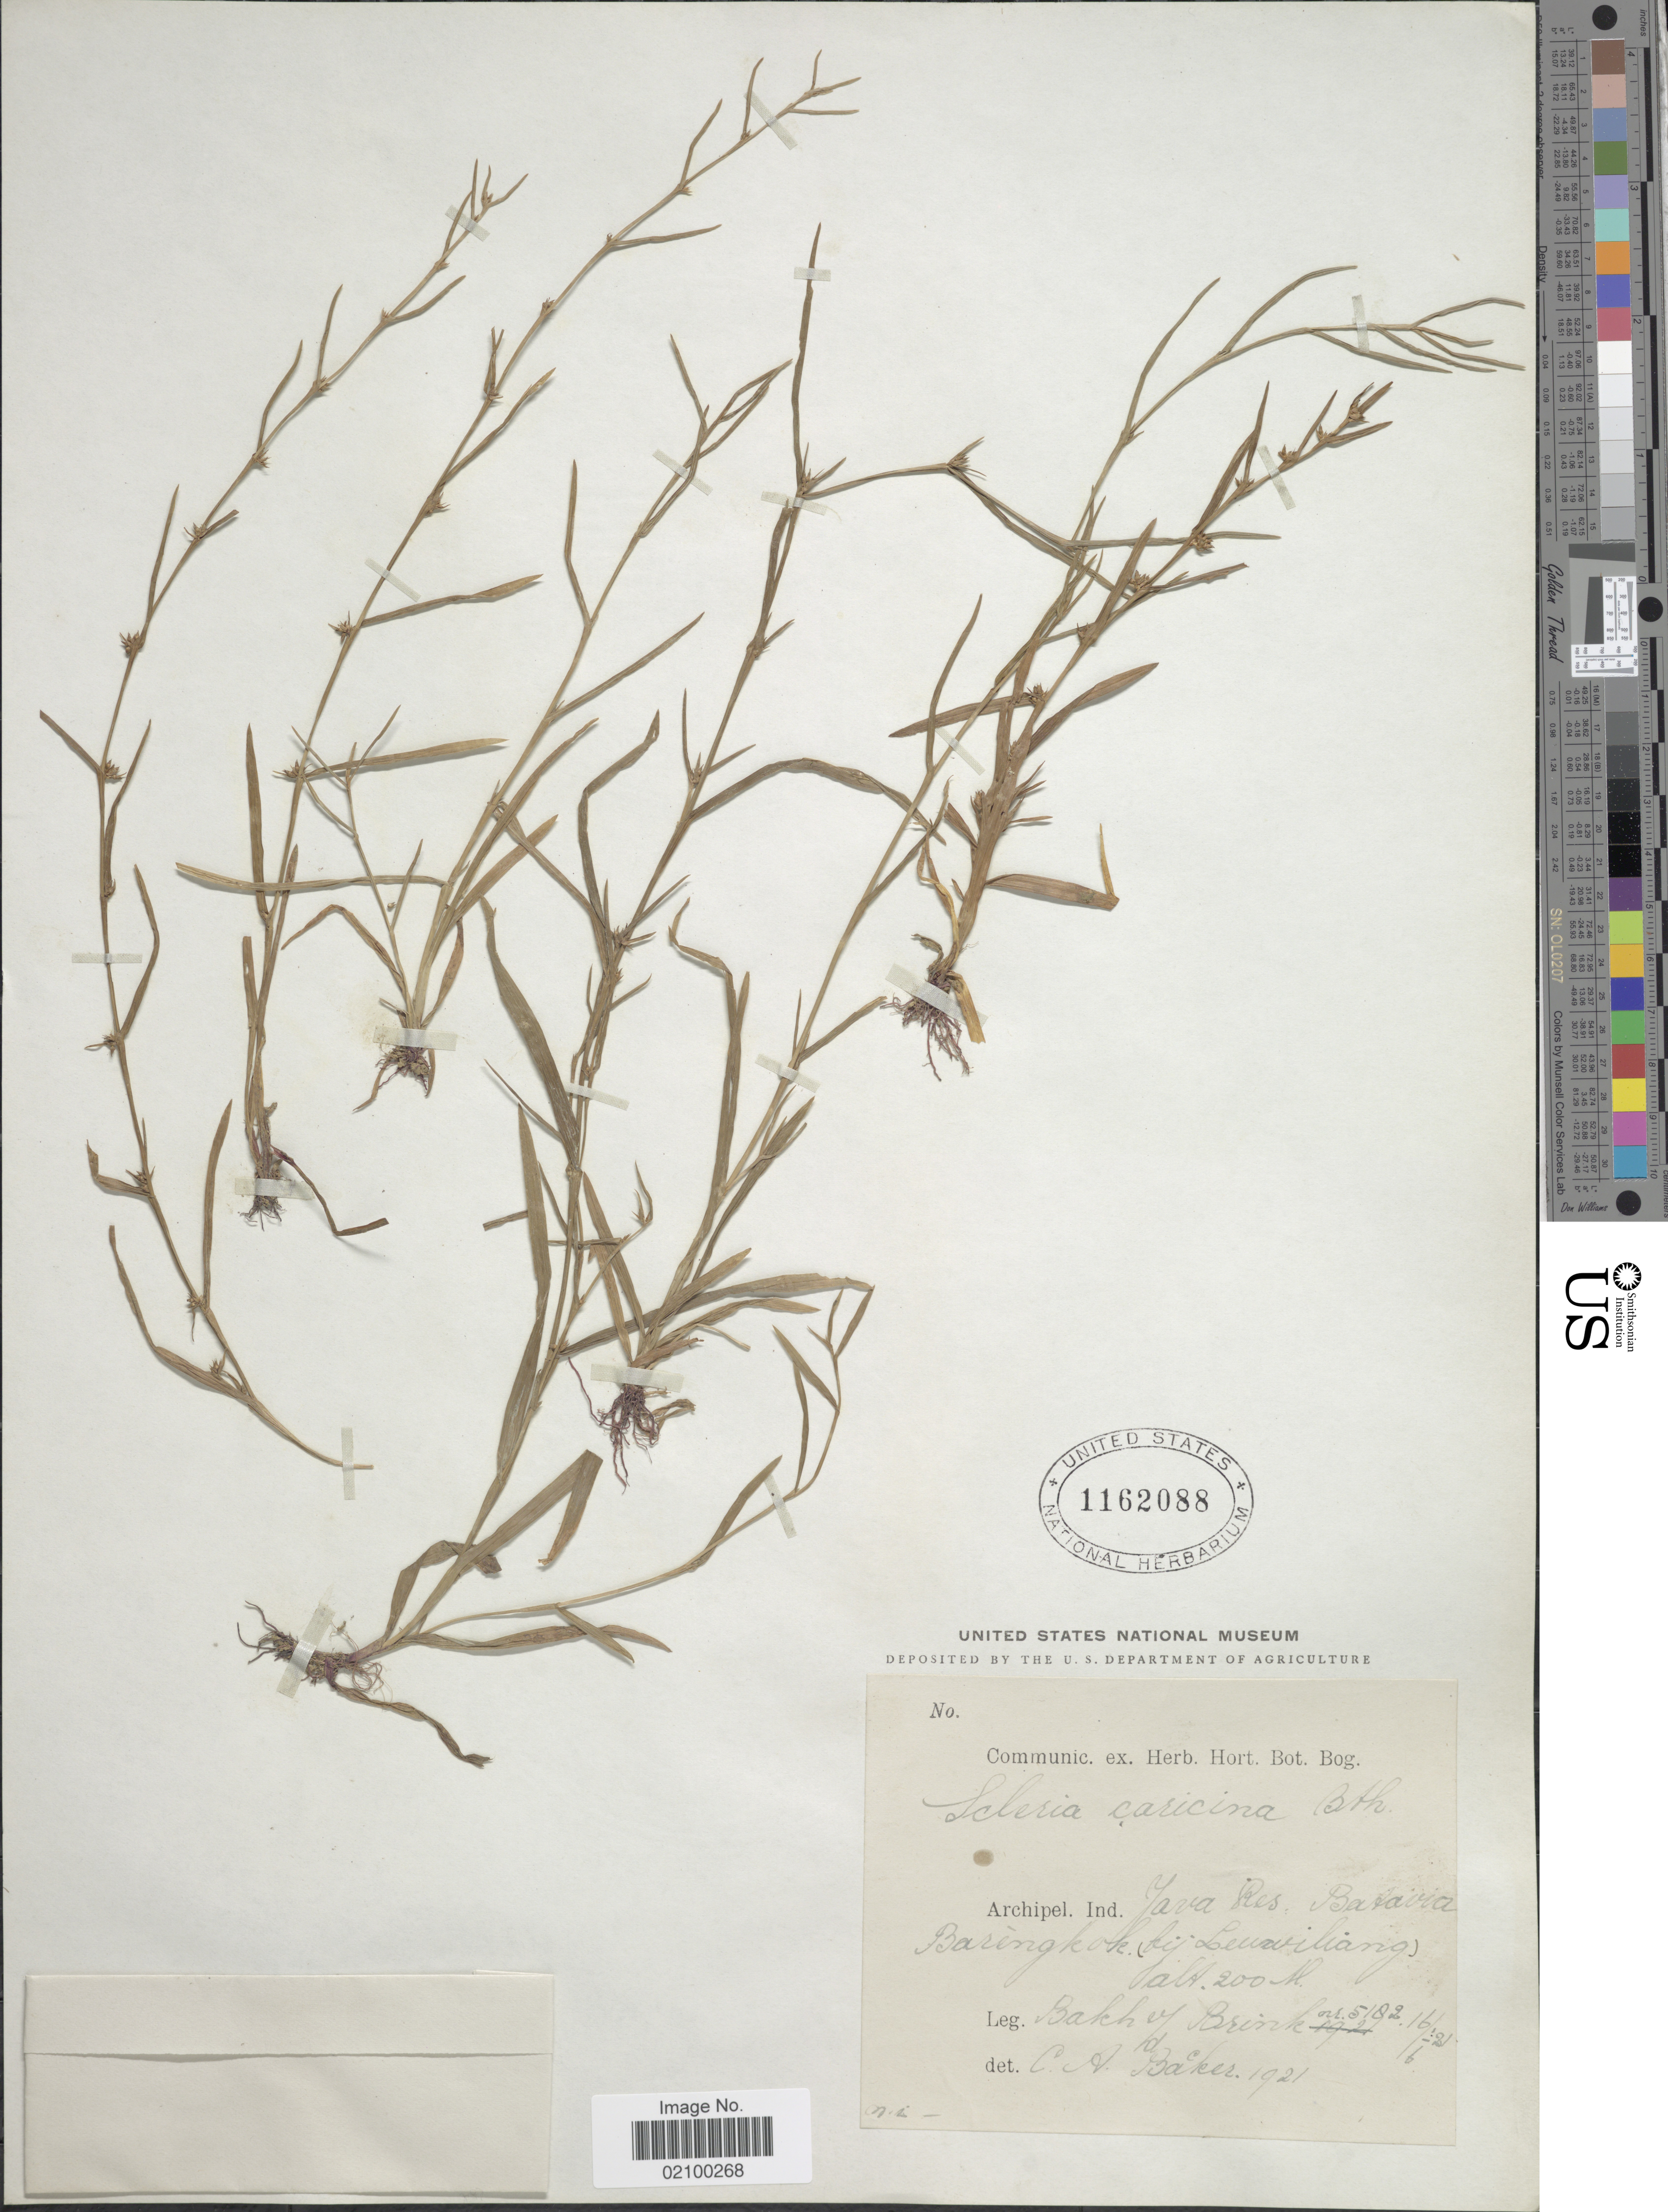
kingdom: Plantae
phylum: Tracheophyta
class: Liliopsida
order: Poales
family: Cyperaceae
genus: Diplacrum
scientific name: Diplacrum caricinum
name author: R. Br.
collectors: R. C. Bakhuizen van den Brink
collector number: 5182*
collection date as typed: Transcribed d/m/y: 16/6/21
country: Indonesia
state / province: Java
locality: Archipel Ind. Java Res. Batavia Barengkok (bij Laeaviliang) [interpreted]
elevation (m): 200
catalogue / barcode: US 1162088